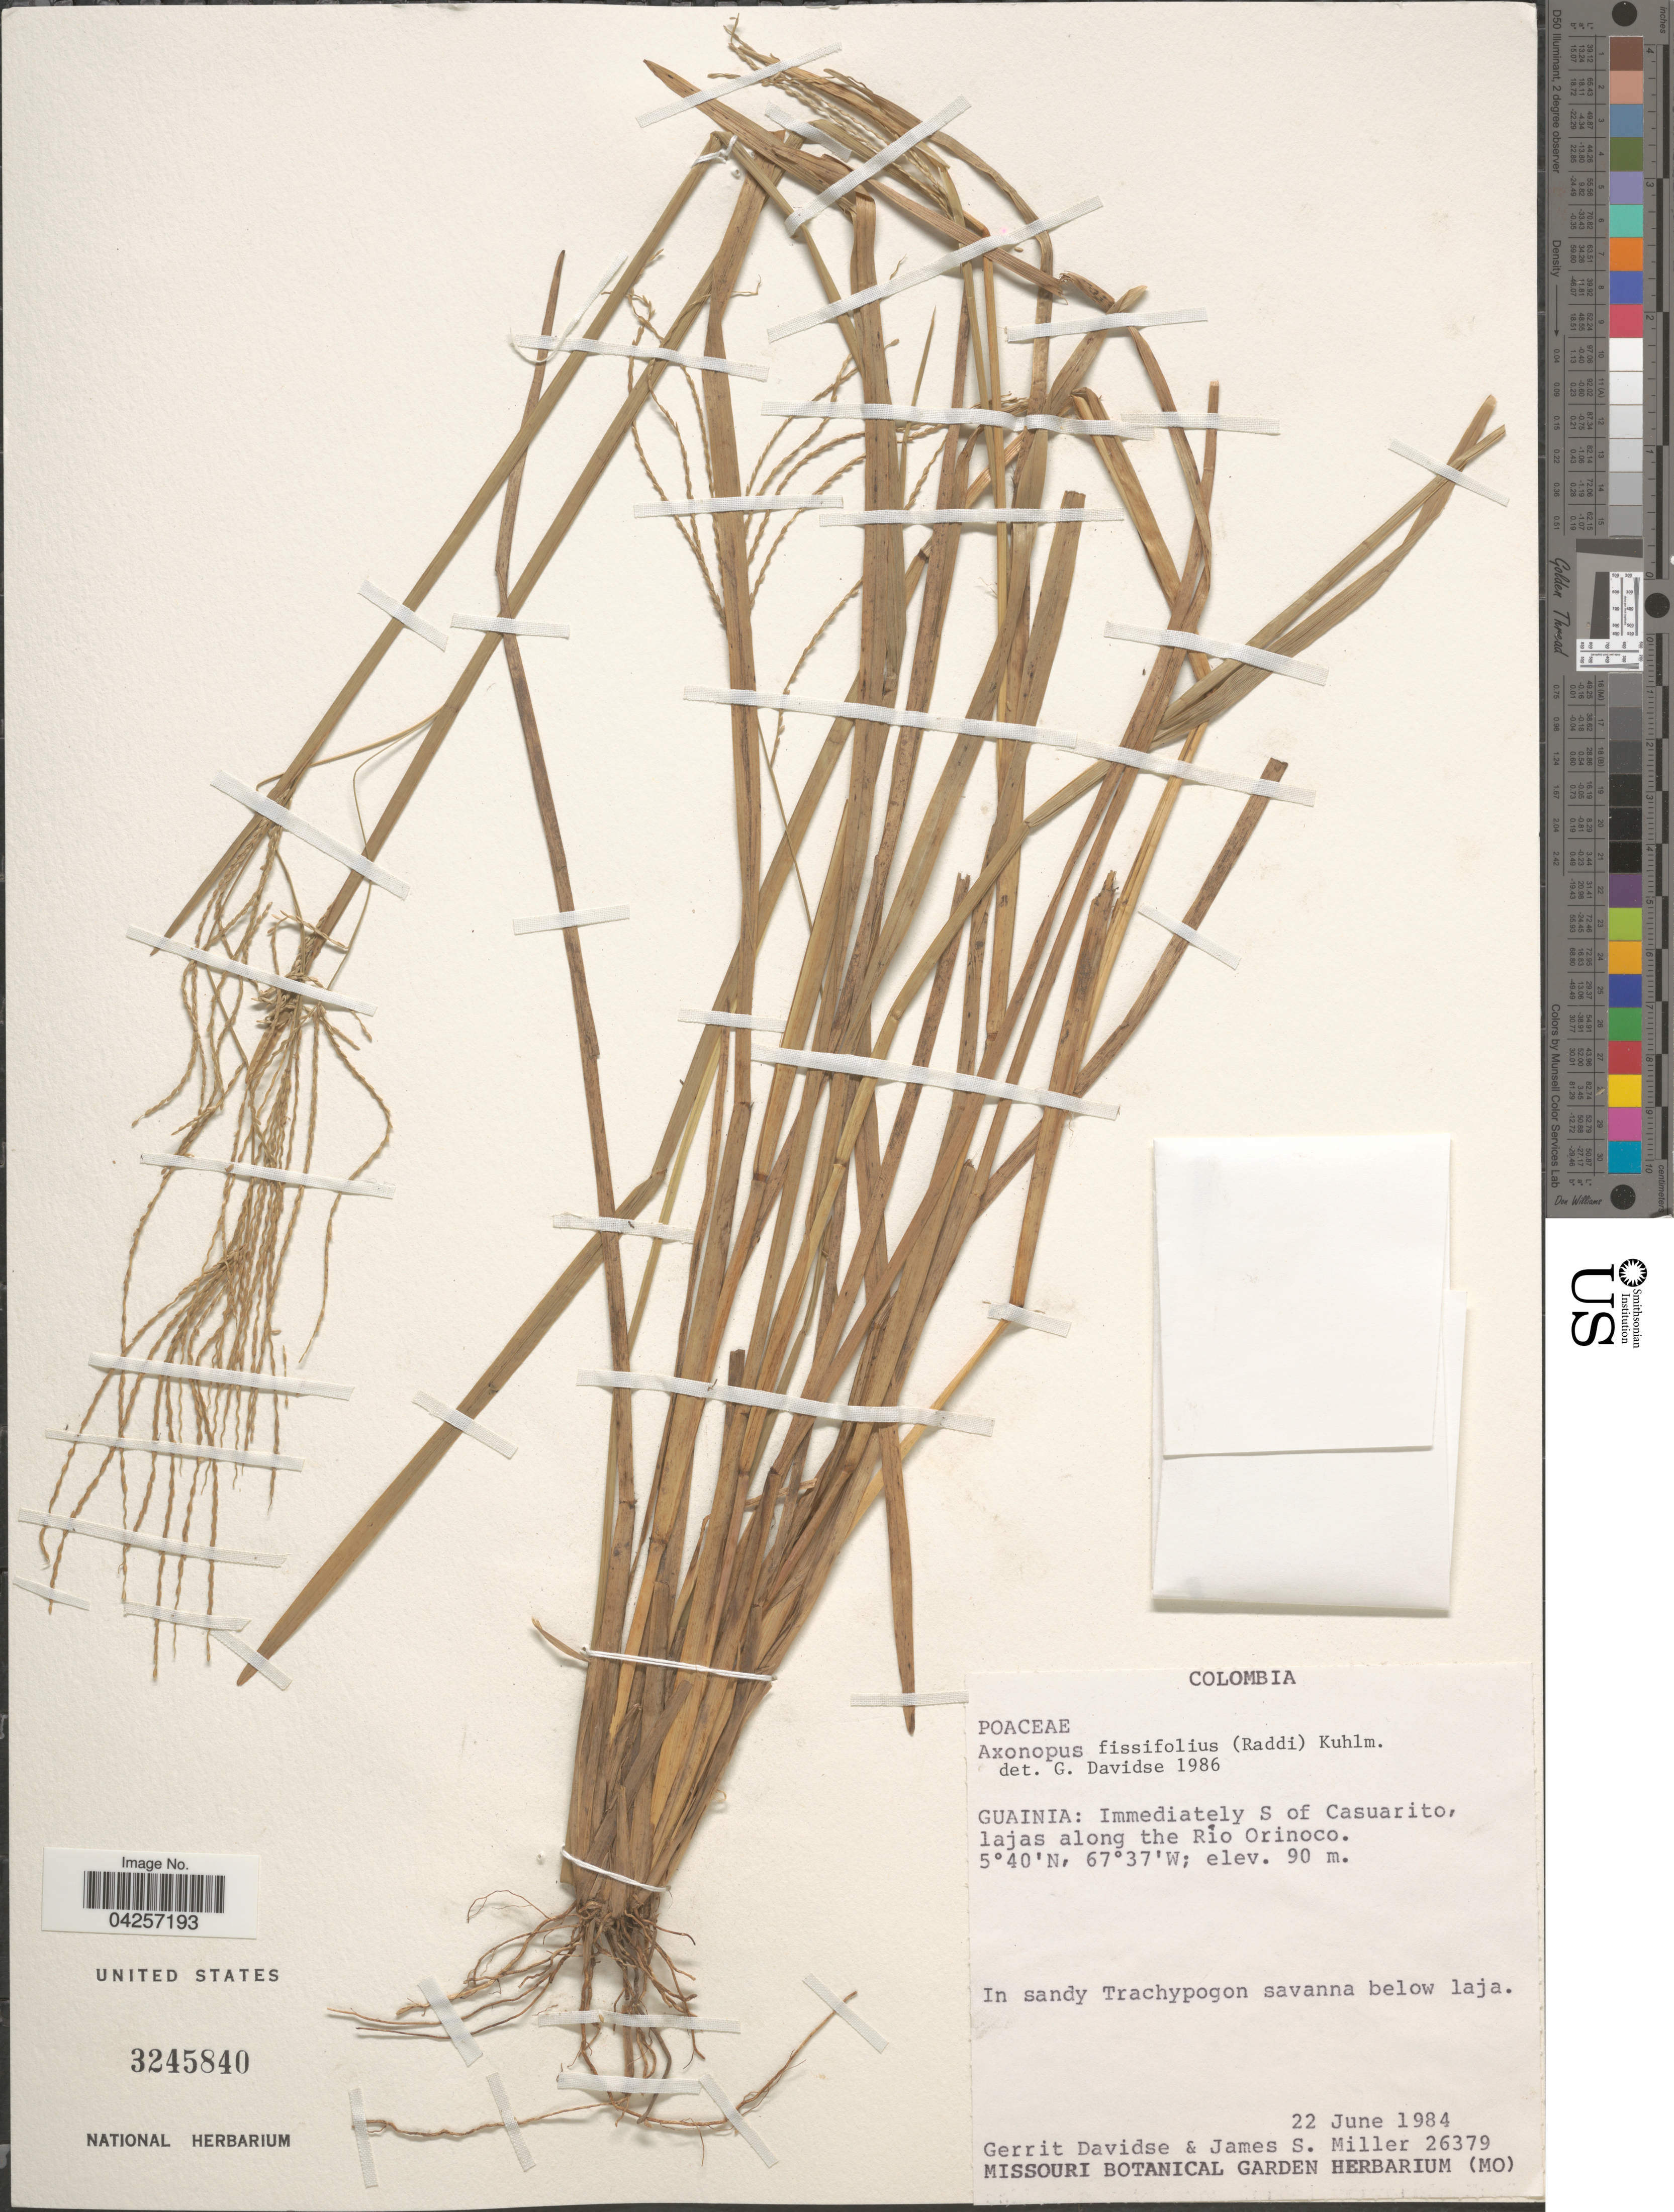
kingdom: Plantae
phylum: Tracheophyta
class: Liliopsida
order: Poales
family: Poaceae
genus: Axonopus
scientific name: Axonopus fissifolius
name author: (Raddi) Kuhlm.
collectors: G. Davidse & J. S. Miller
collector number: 26379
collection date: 1984-06-22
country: Colombia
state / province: Guainía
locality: Immediately S of Casuarito, lajas along the Río Orinoco.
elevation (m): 90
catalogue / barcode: US 3245840